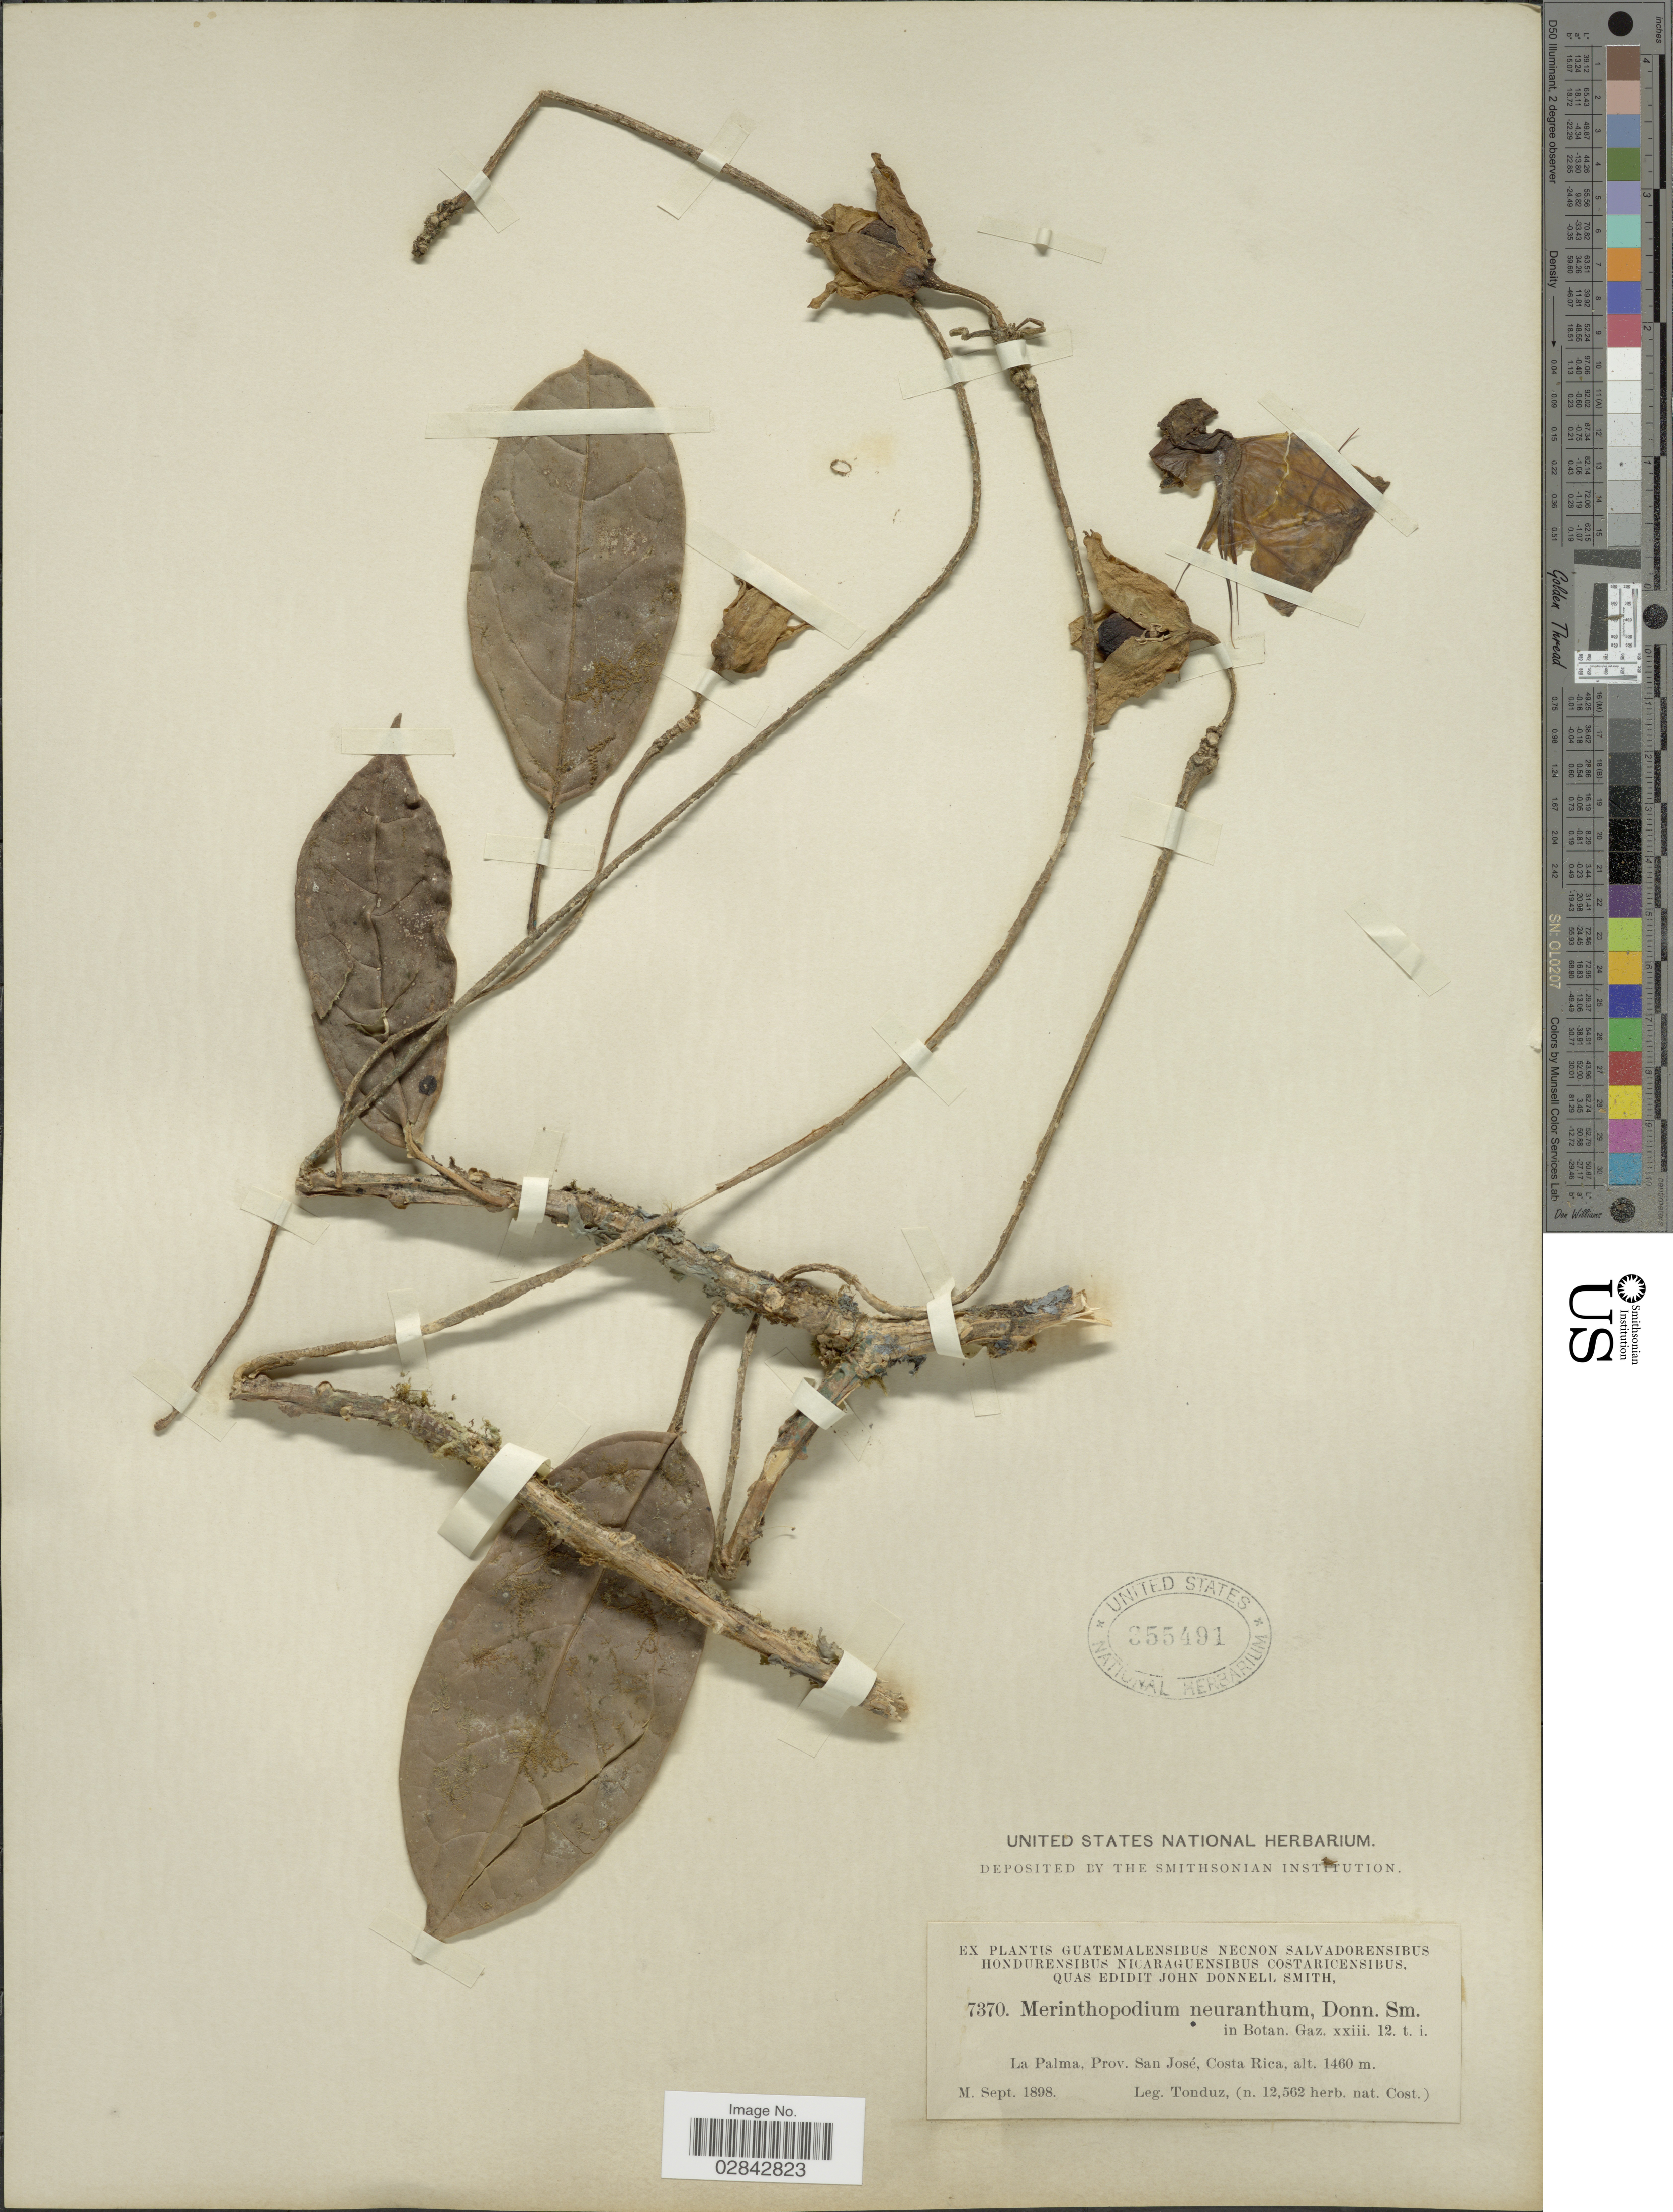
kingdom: Plantae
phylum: Tracheophyta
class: Magnoliopsida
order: Solanales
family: Solanaceae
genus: Markea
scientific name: Markea neurantha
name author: Hemsl.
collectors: Tonduz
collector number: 7370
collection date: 1898-09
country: Costa Rica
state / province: San José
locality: La Palma.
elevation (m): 1460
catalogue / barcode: US 355491